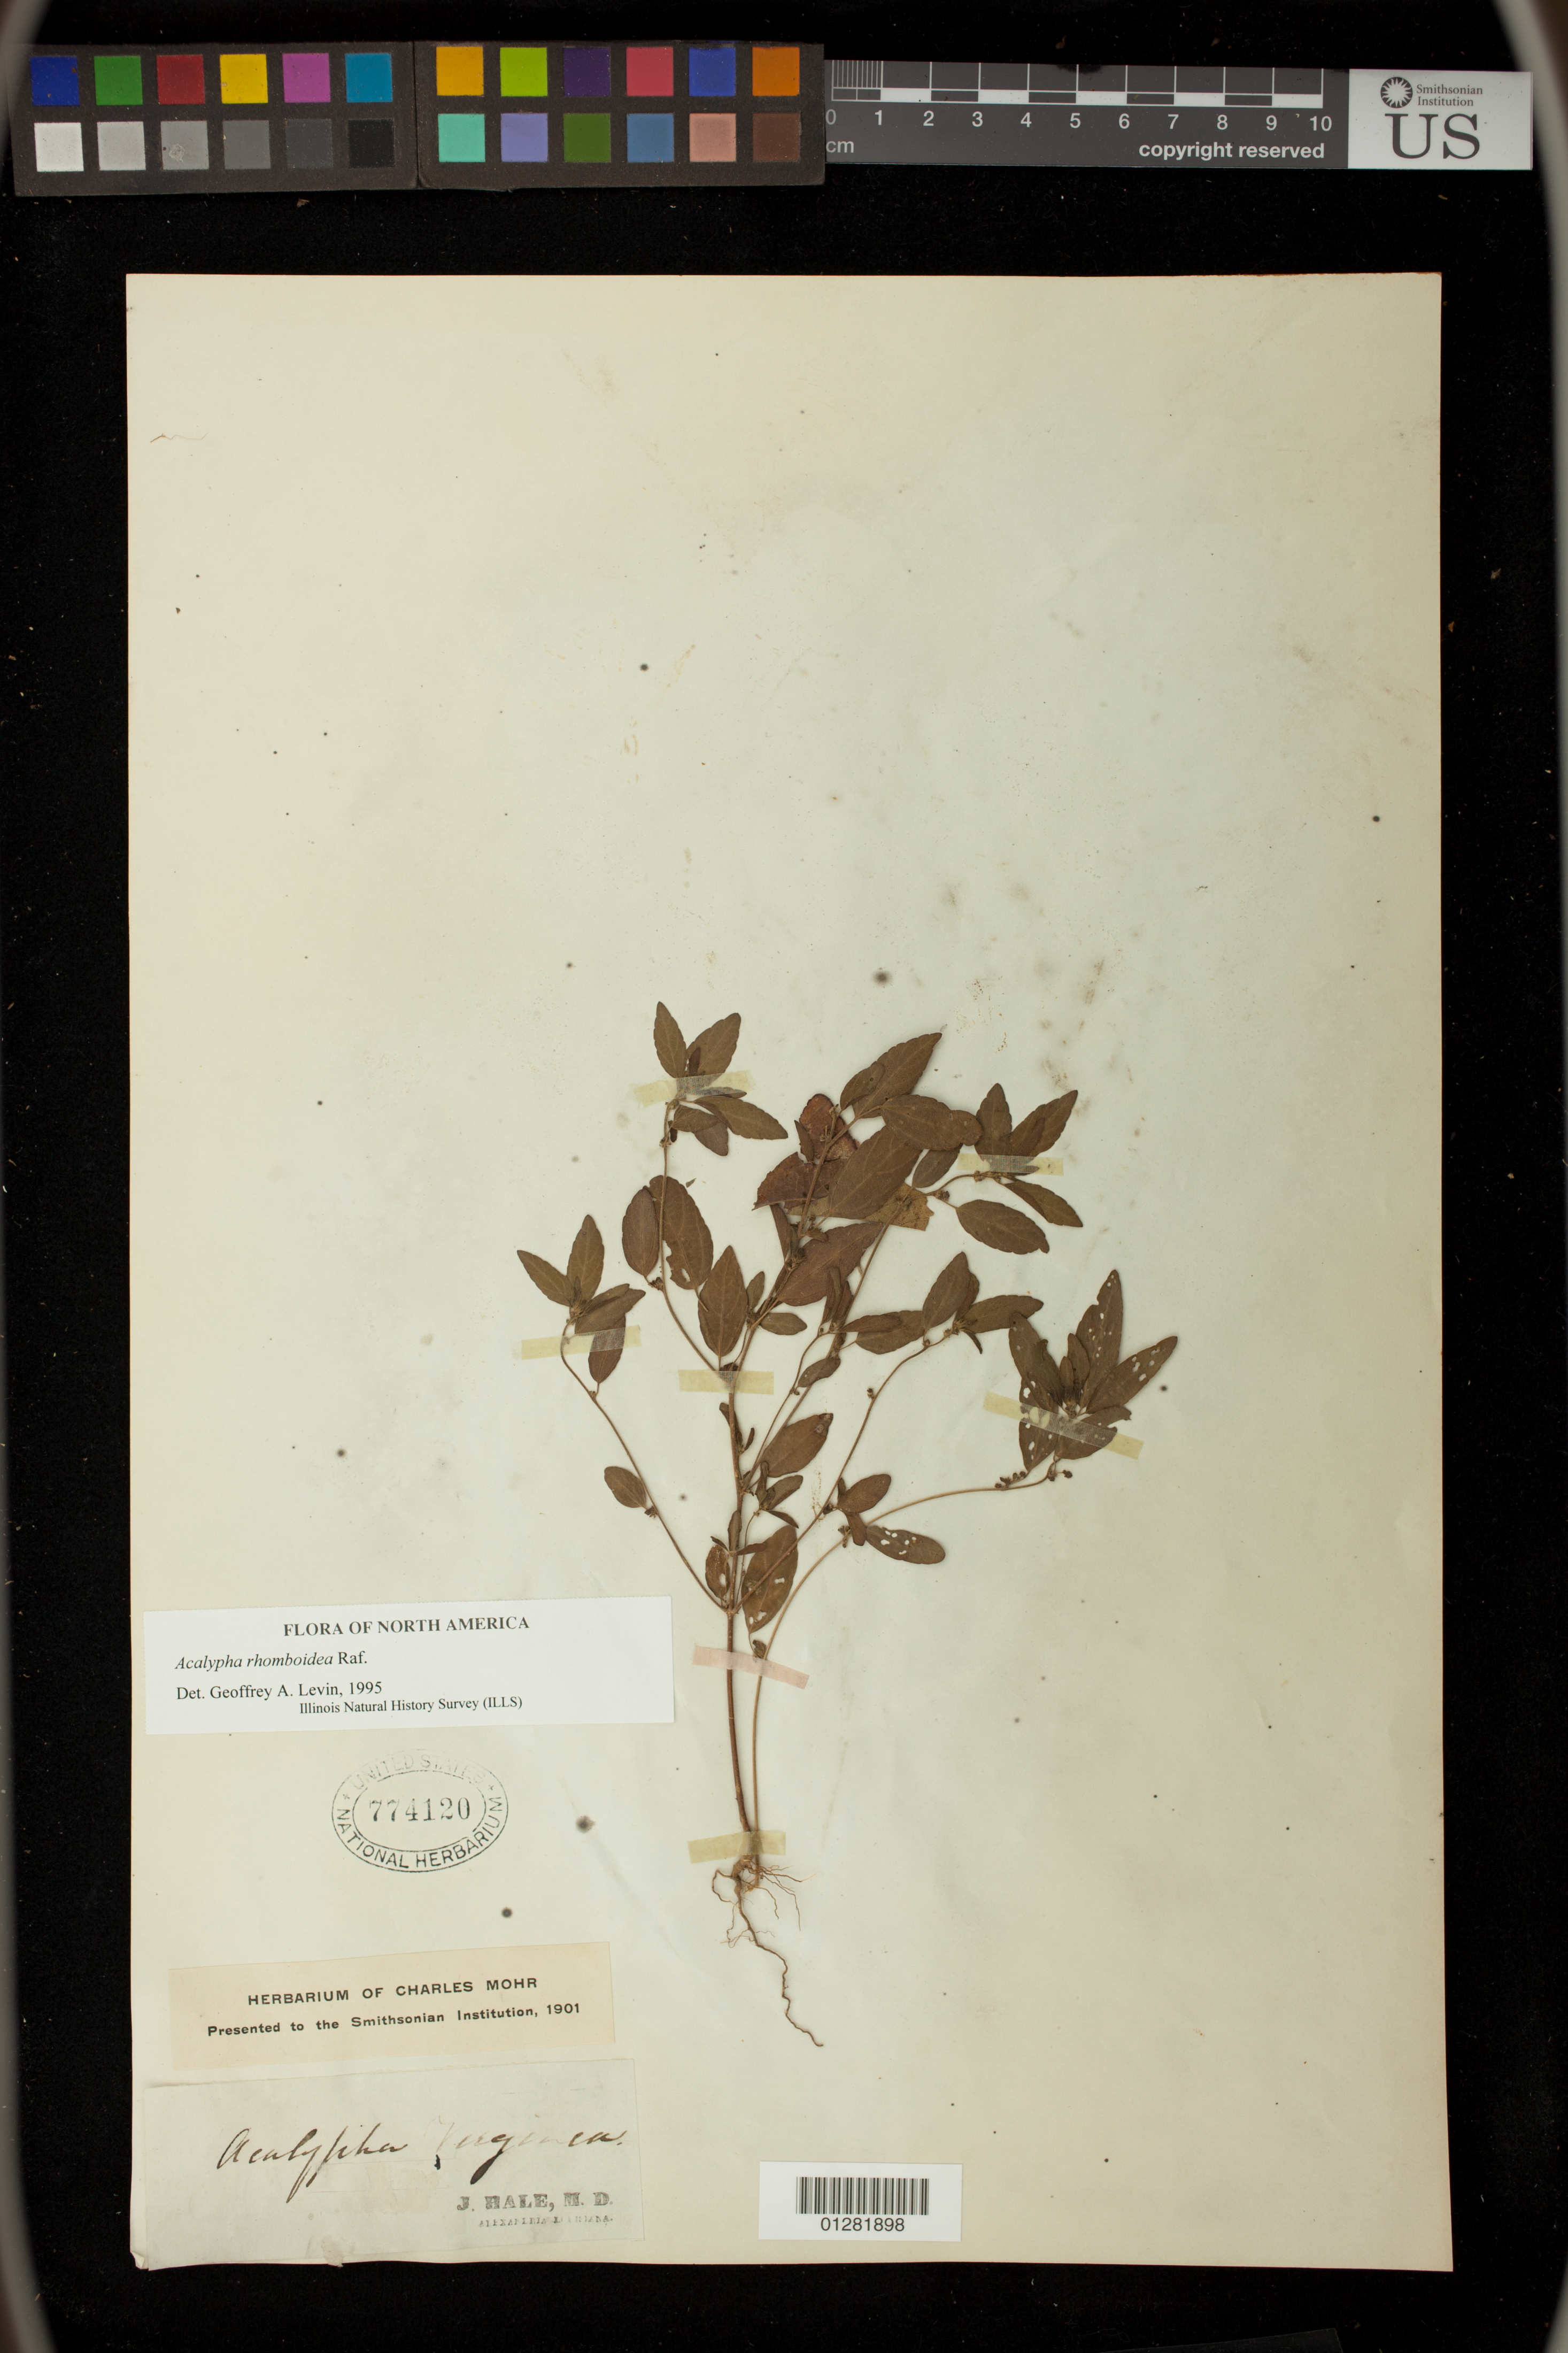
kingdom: Plantae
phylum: Tracheophyta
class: Magnoliopsida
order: Malpighiales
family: Euphorbiaceae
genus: Acalypha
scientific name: Acalypha rhomboidea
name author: Raf.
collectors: J. Hale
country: United States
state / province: Louisiana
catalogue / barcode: US 774120